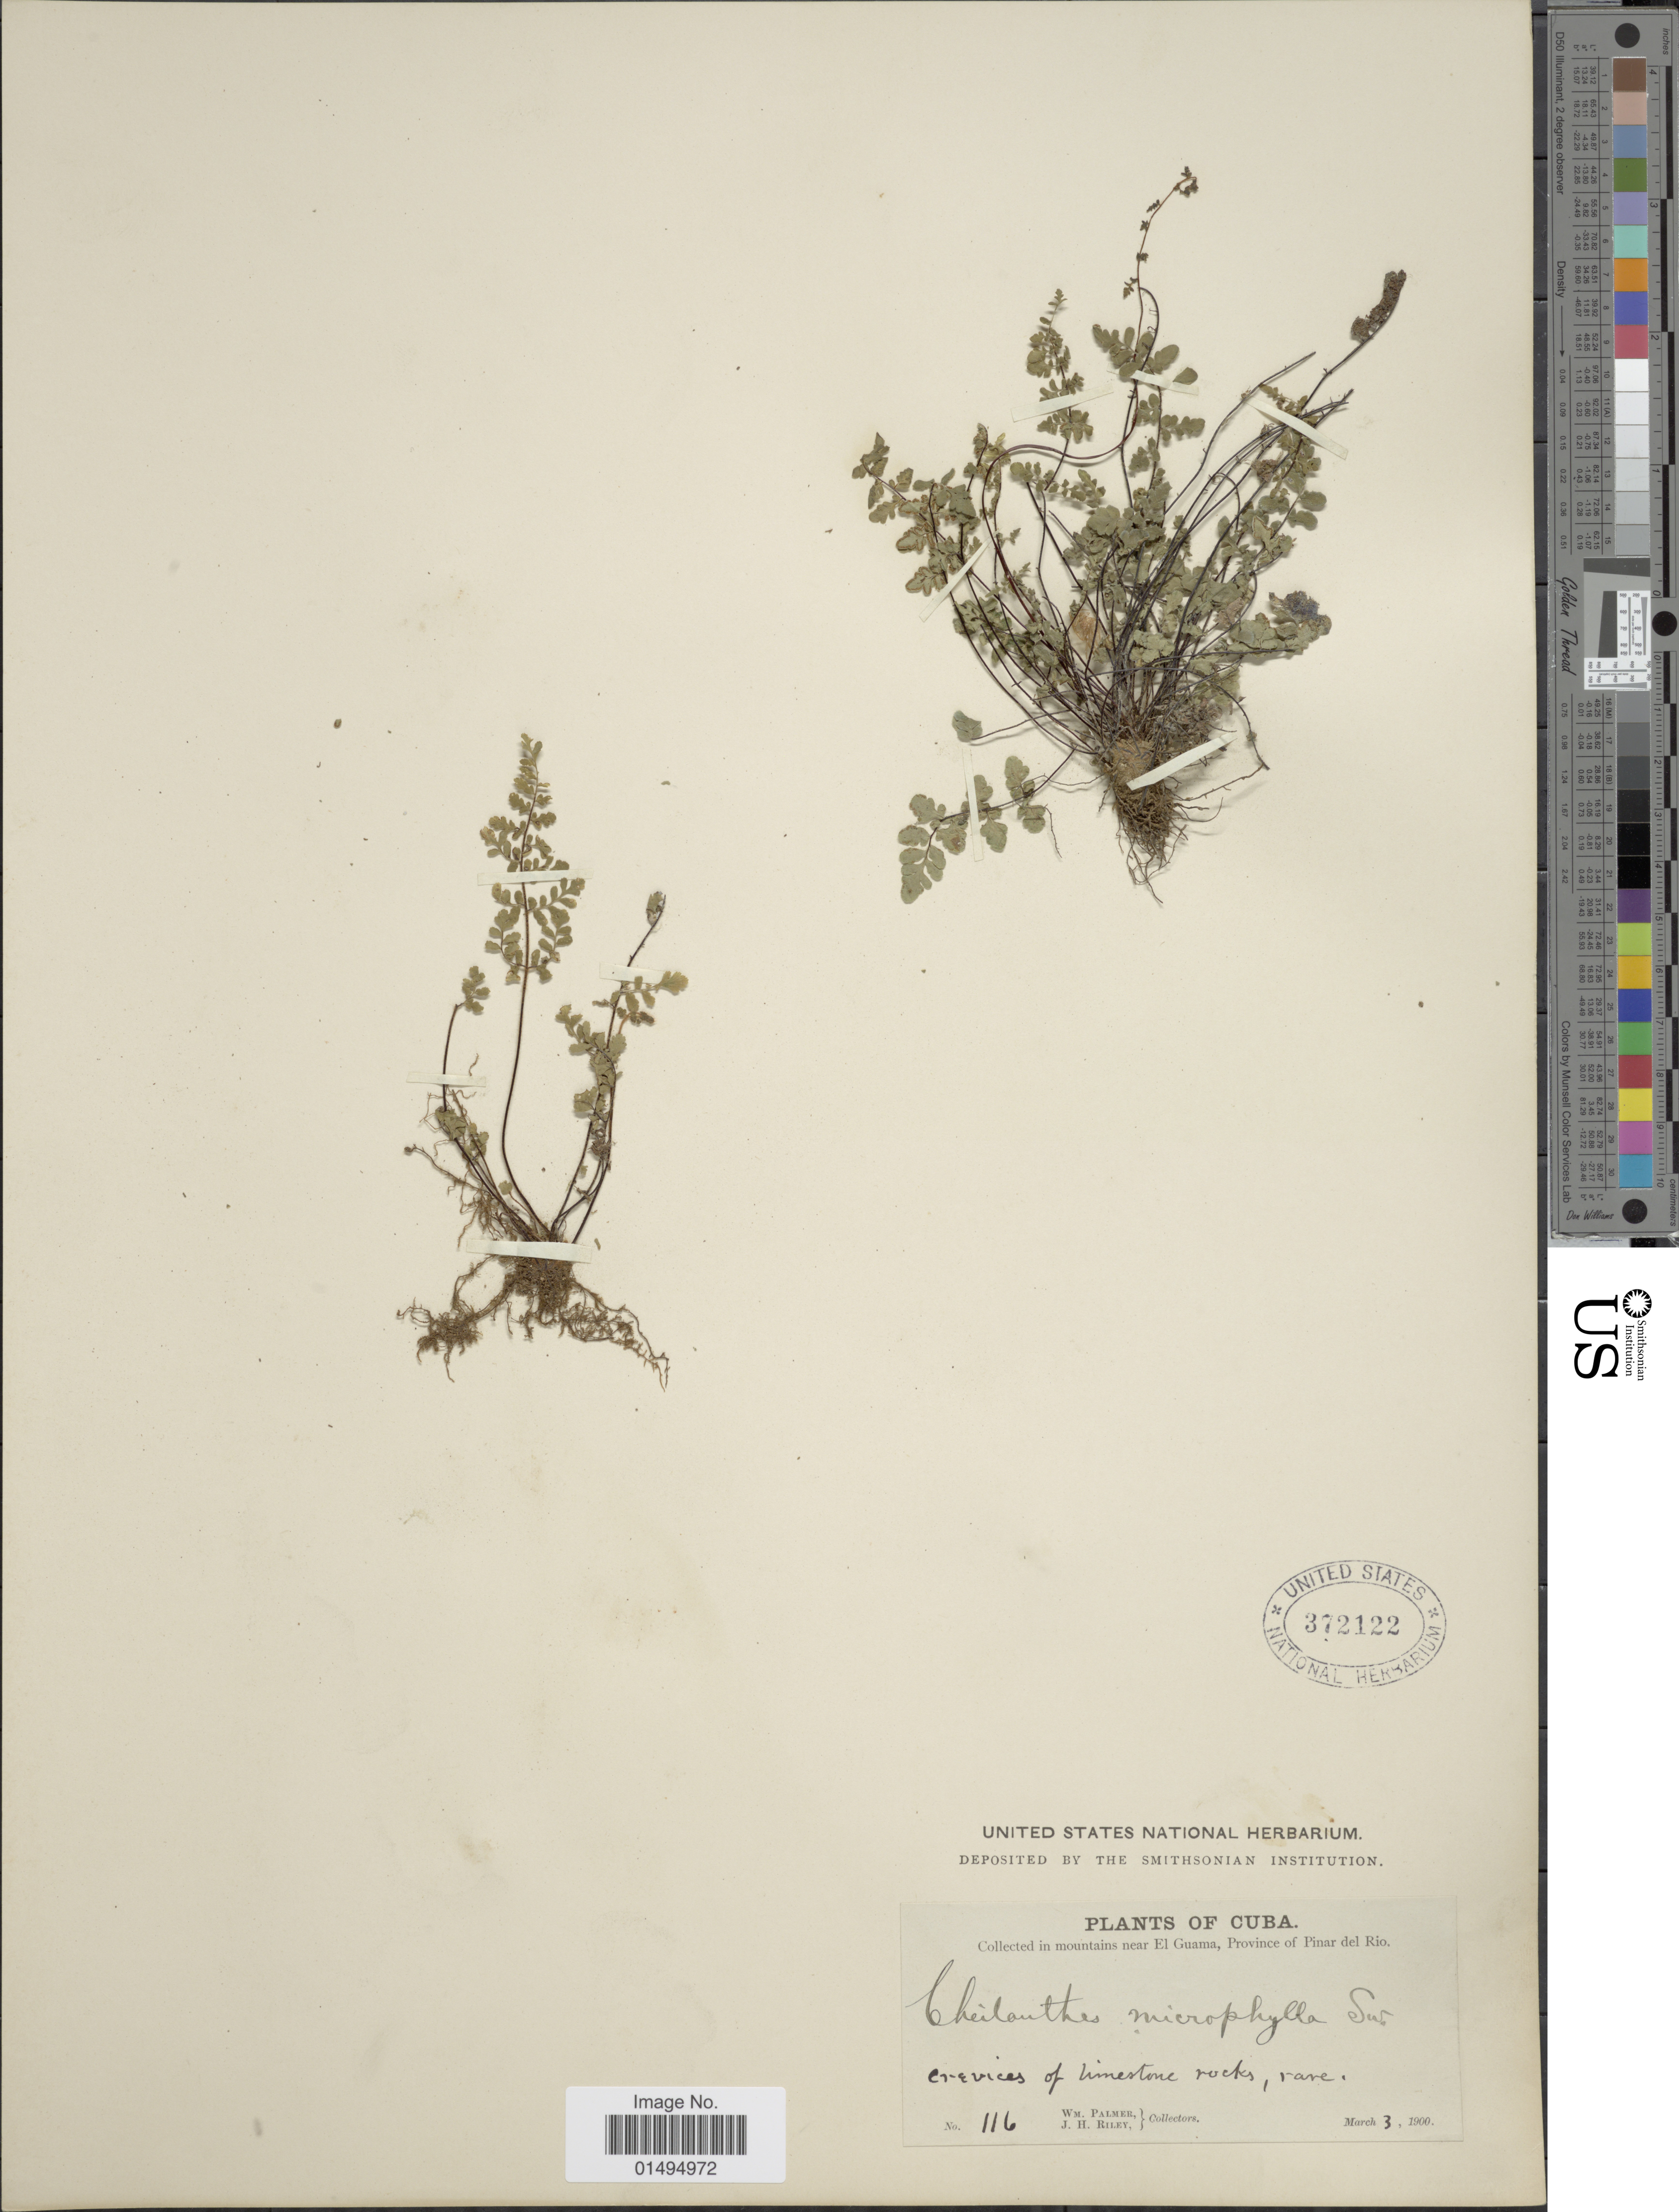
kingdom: Plantae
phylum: Tracheophyta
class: Polypodiopsida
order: Polypodiales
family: Pteridaceae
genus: Myriopteris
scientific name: Myriopteris microphylla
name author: (Sw.) Grusz & Windham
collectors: W. Palmer & J. H. Riley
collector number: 116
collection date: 1900-03-03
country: Cuba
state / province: Pinar del Río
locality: In mountains near El Guama, Province of Pinar del Rio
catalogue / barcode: US 372122